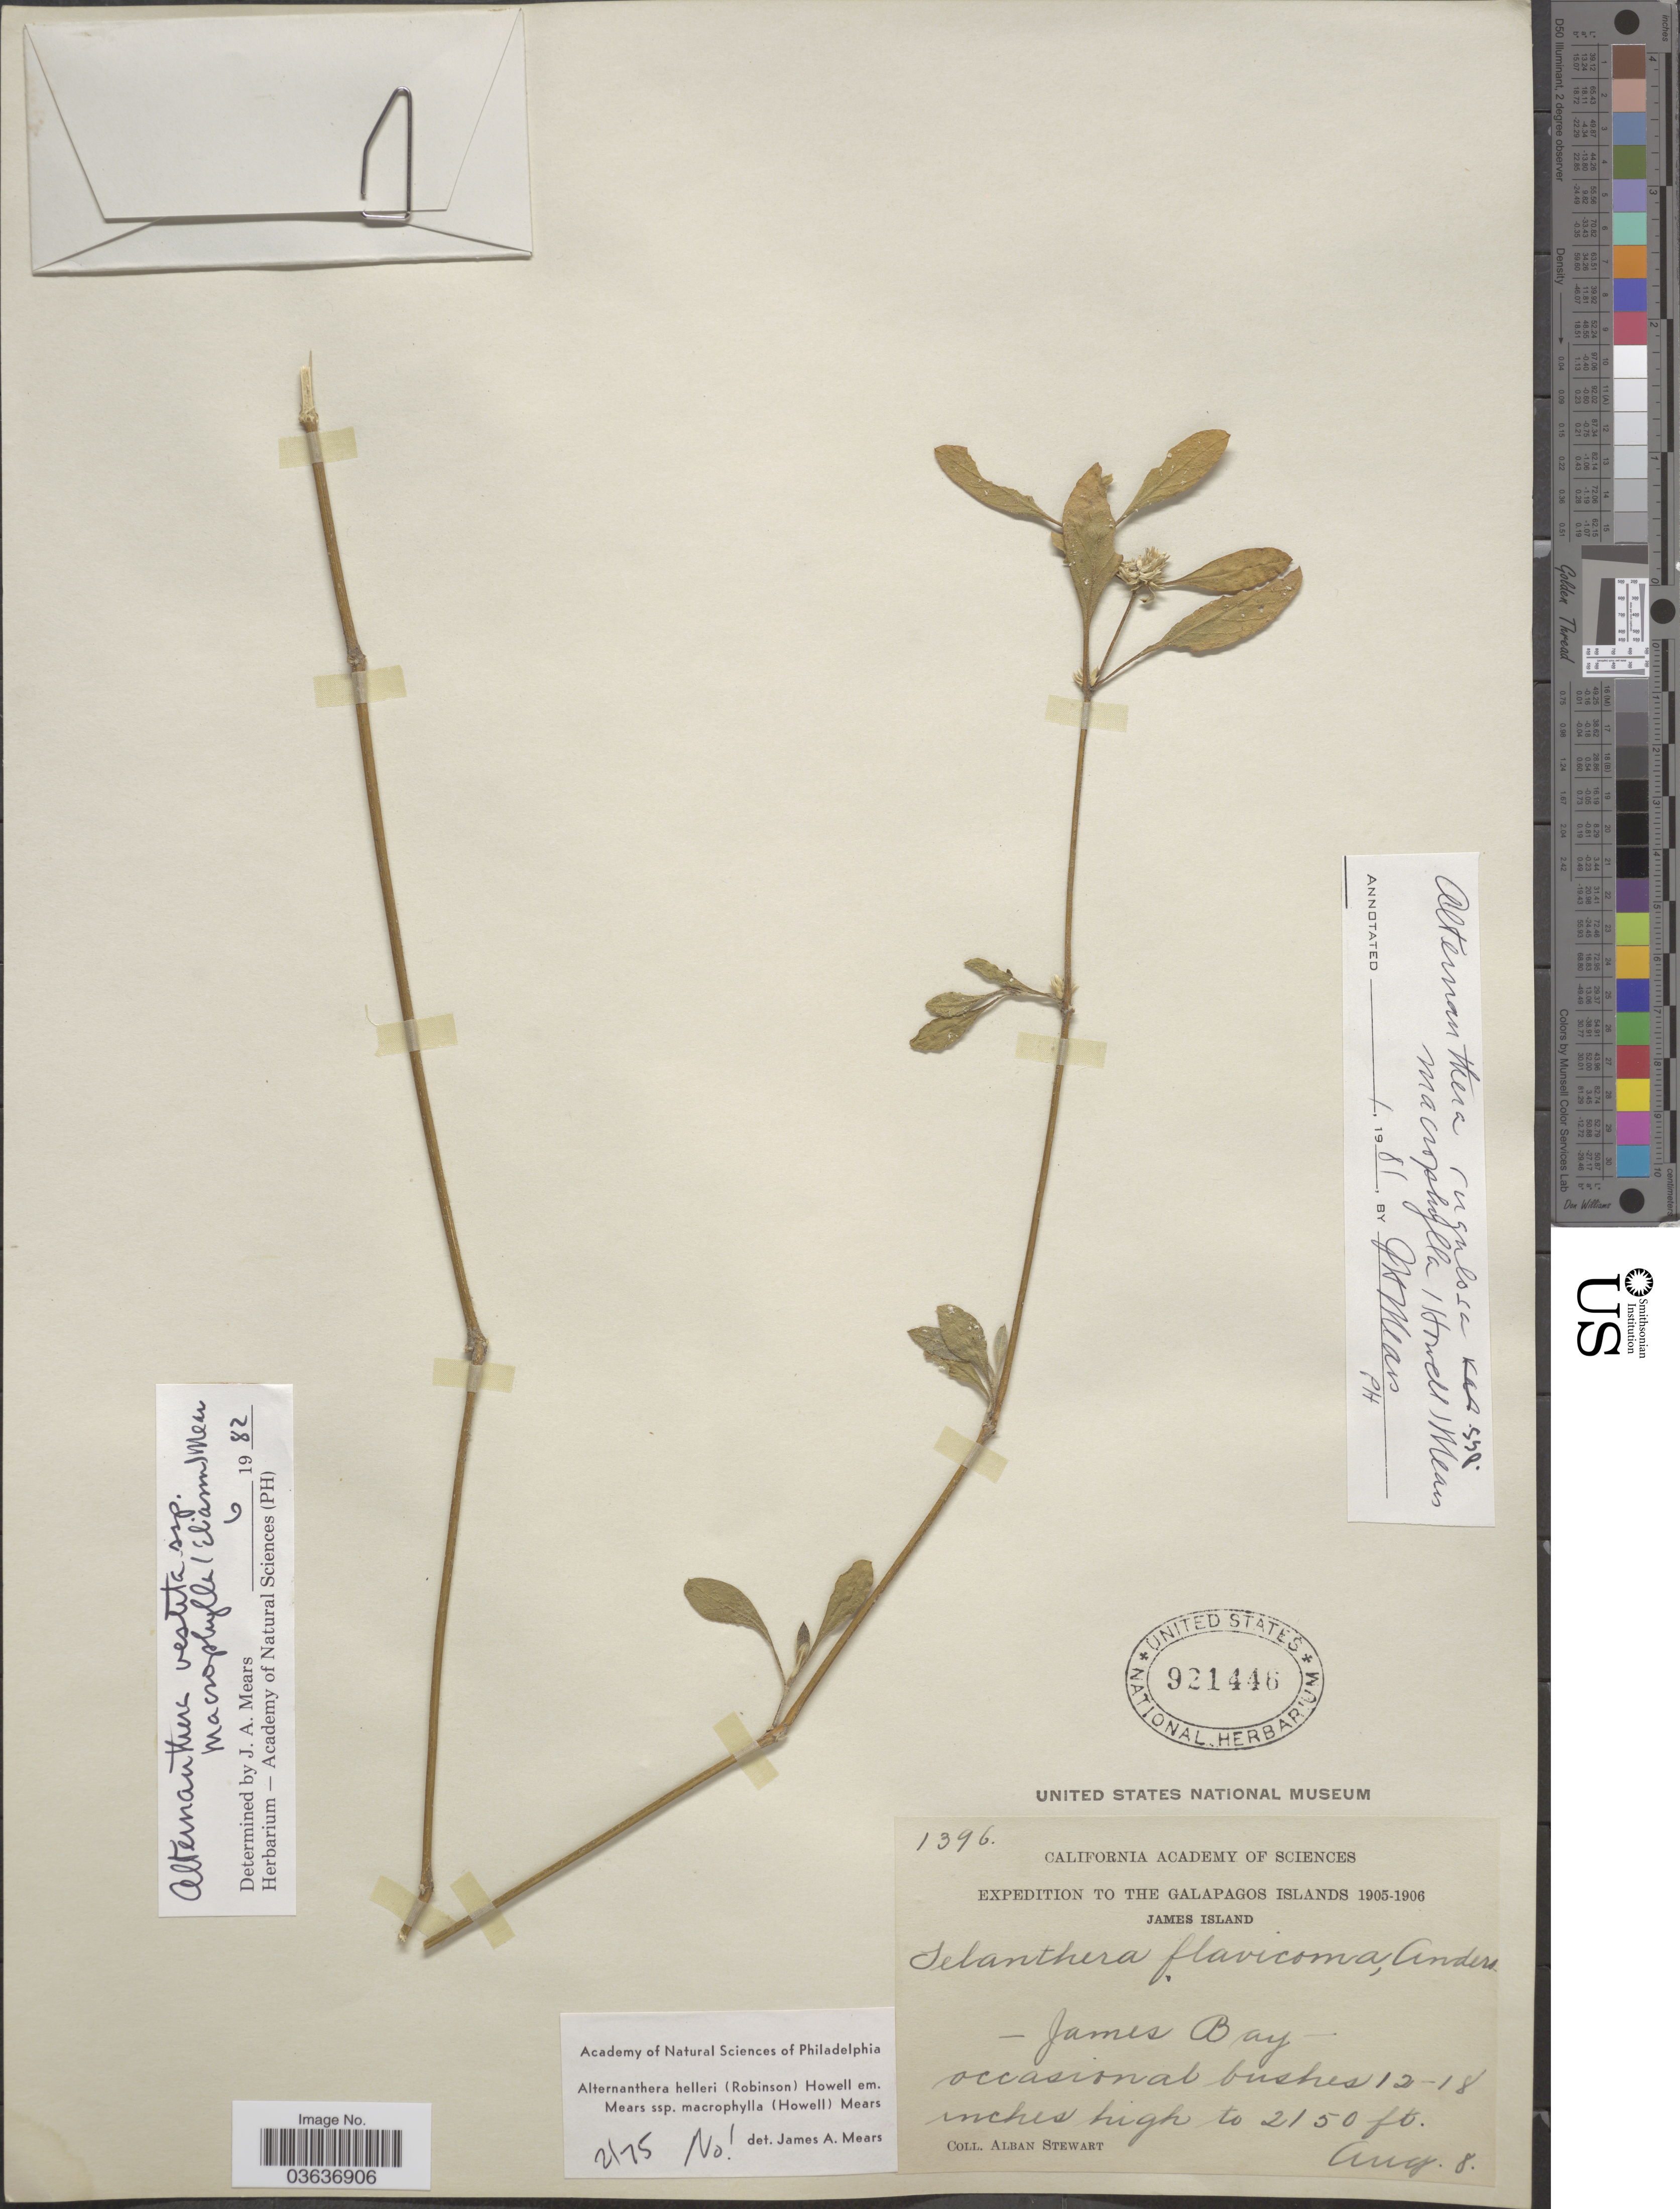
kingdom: Plantae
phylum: Tracheophyta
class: Magnoliopsida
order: Caryophyllales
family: Amaranthaceae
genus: Alternanthera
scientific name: Alternanthera vestita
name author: (Andersson) J.T. Howell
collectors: A. Stewart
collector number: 1396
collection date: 1905-08-08/1906-08-08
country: Ecuador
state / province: Colón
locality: The Galapagos Islands. James Island. James Bay.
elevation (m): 655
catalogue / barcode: US 921446